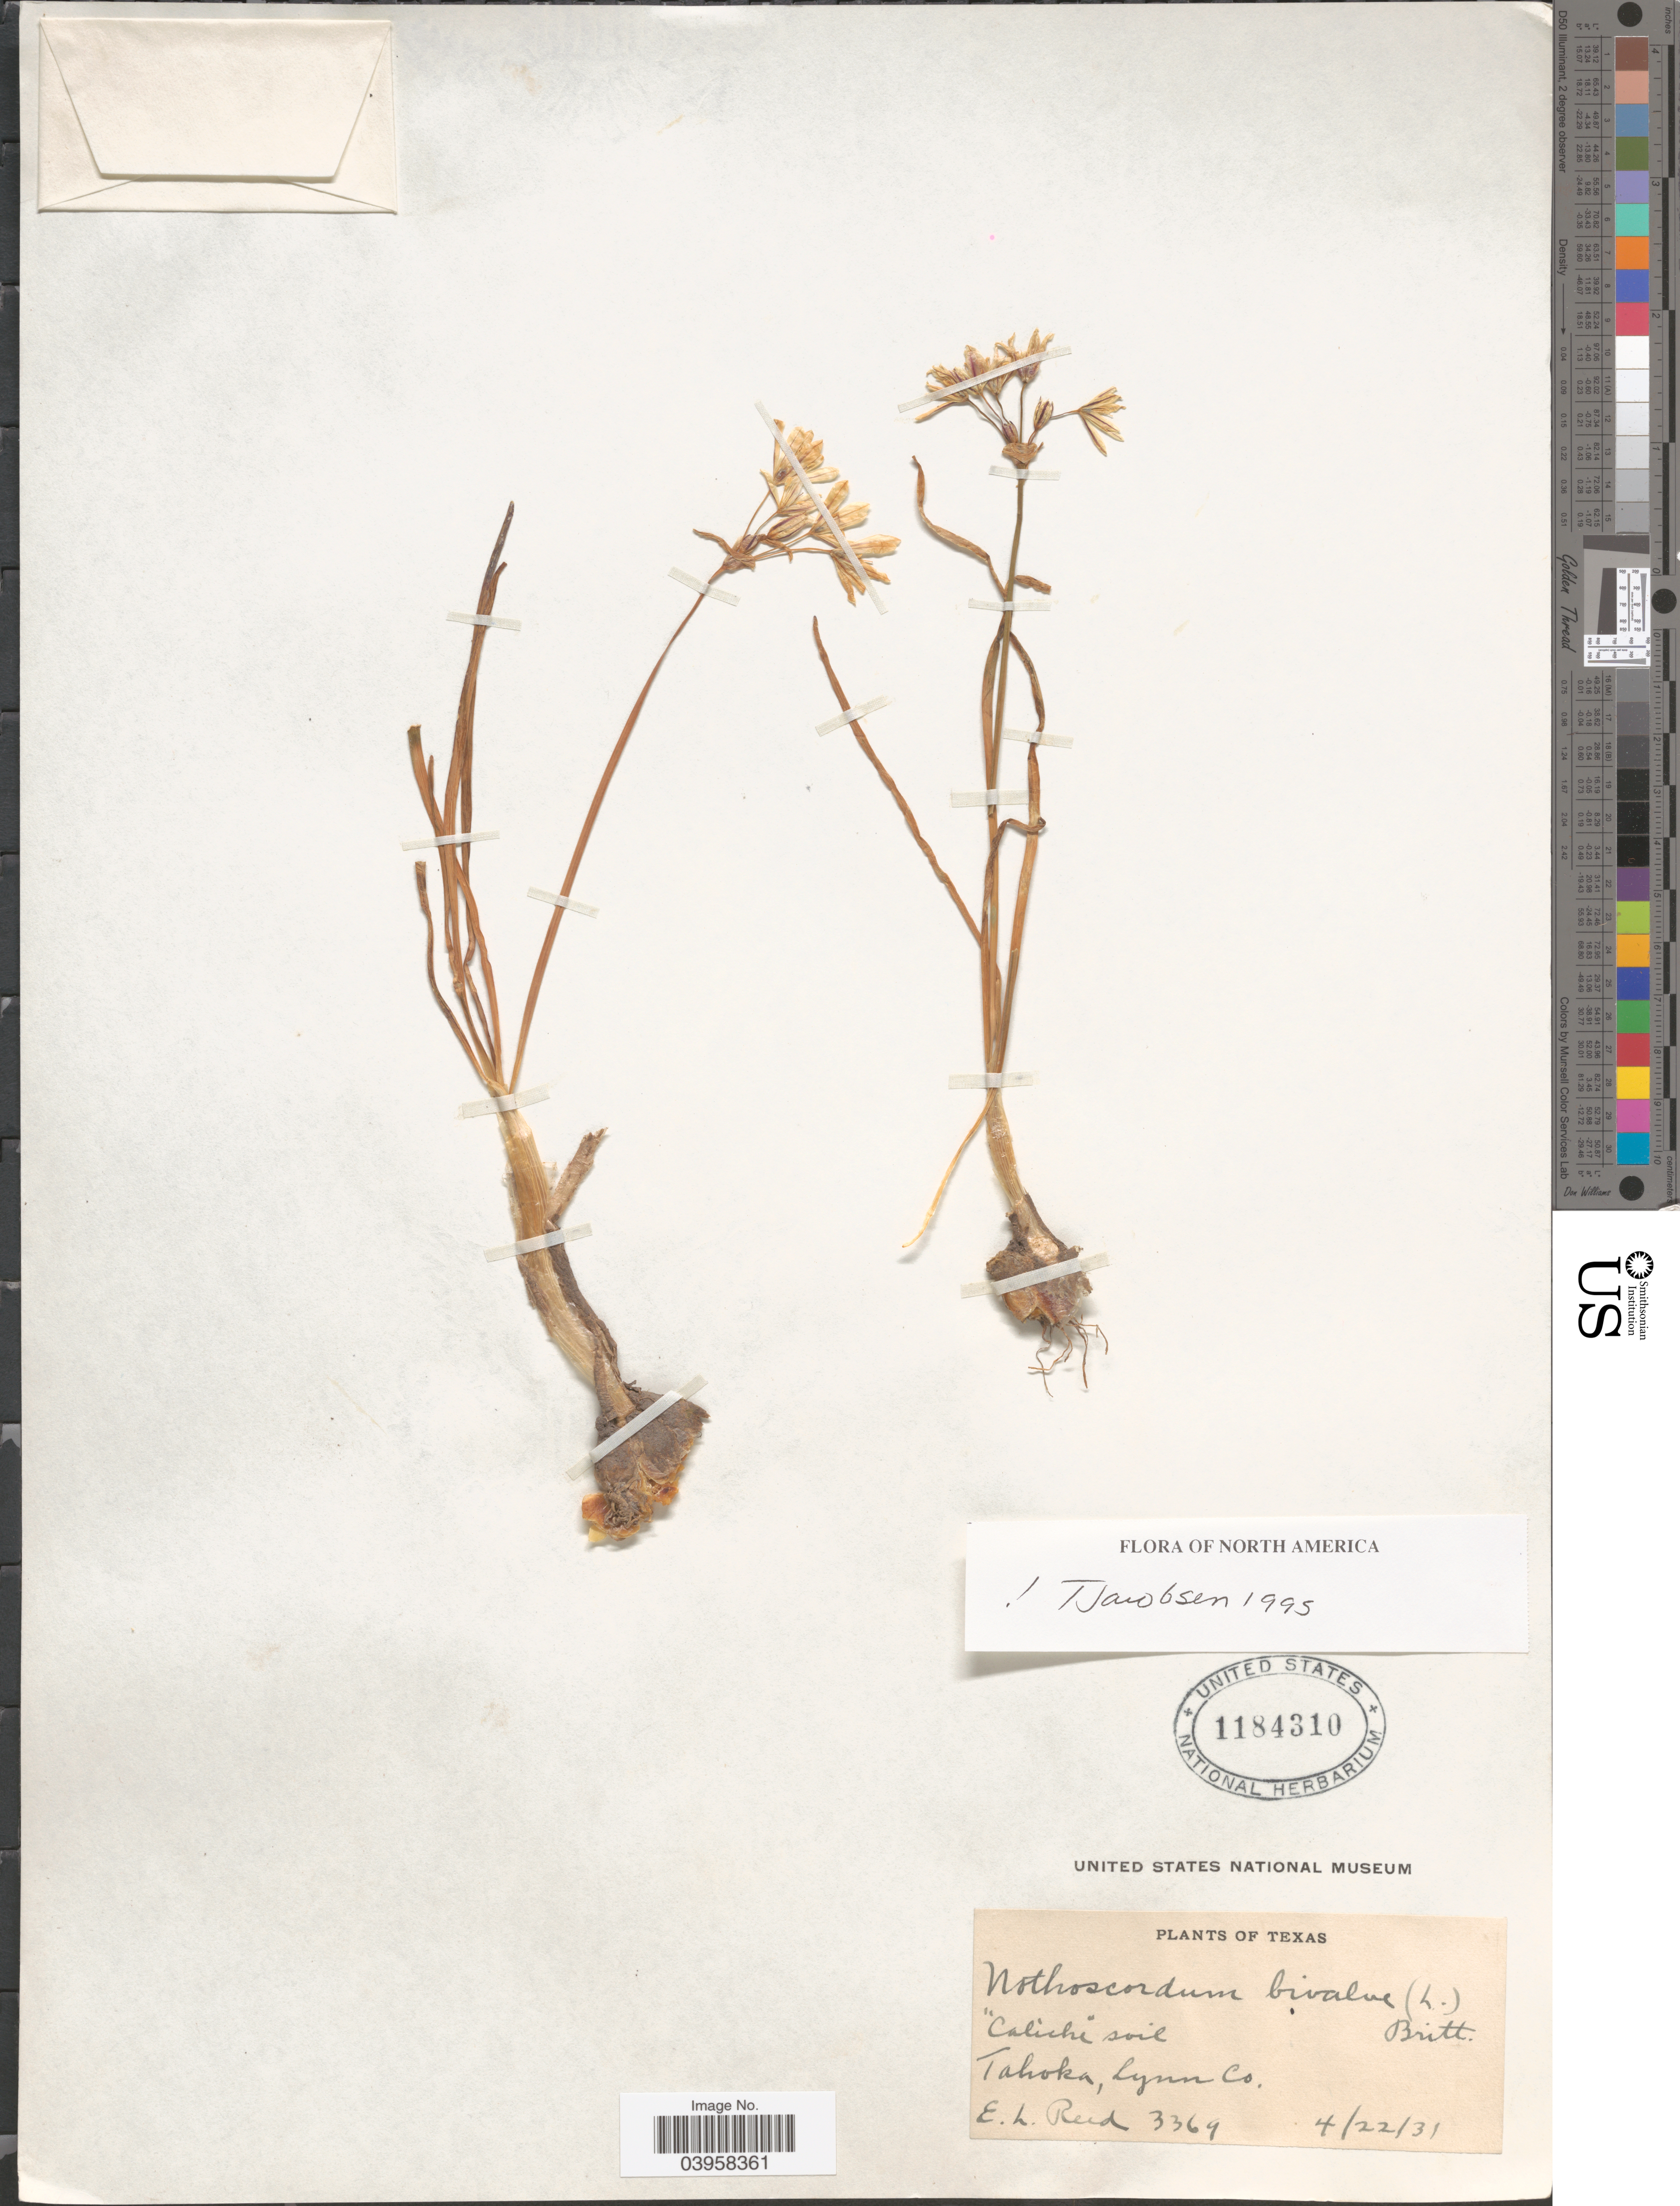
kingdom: Plantae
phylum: Tracheophyta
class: Liliopsida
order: Asparagales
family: Amaryllidaceae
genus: Nothoscordum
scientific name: Nothoscordum bivalve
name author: (L.) Britton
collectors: E. Reed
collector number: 3369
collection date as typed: Transcribed d/m/y: 22/4/31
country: United States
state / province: Texas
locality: Tahoka, Lynn Co.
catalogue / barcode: US 1184310